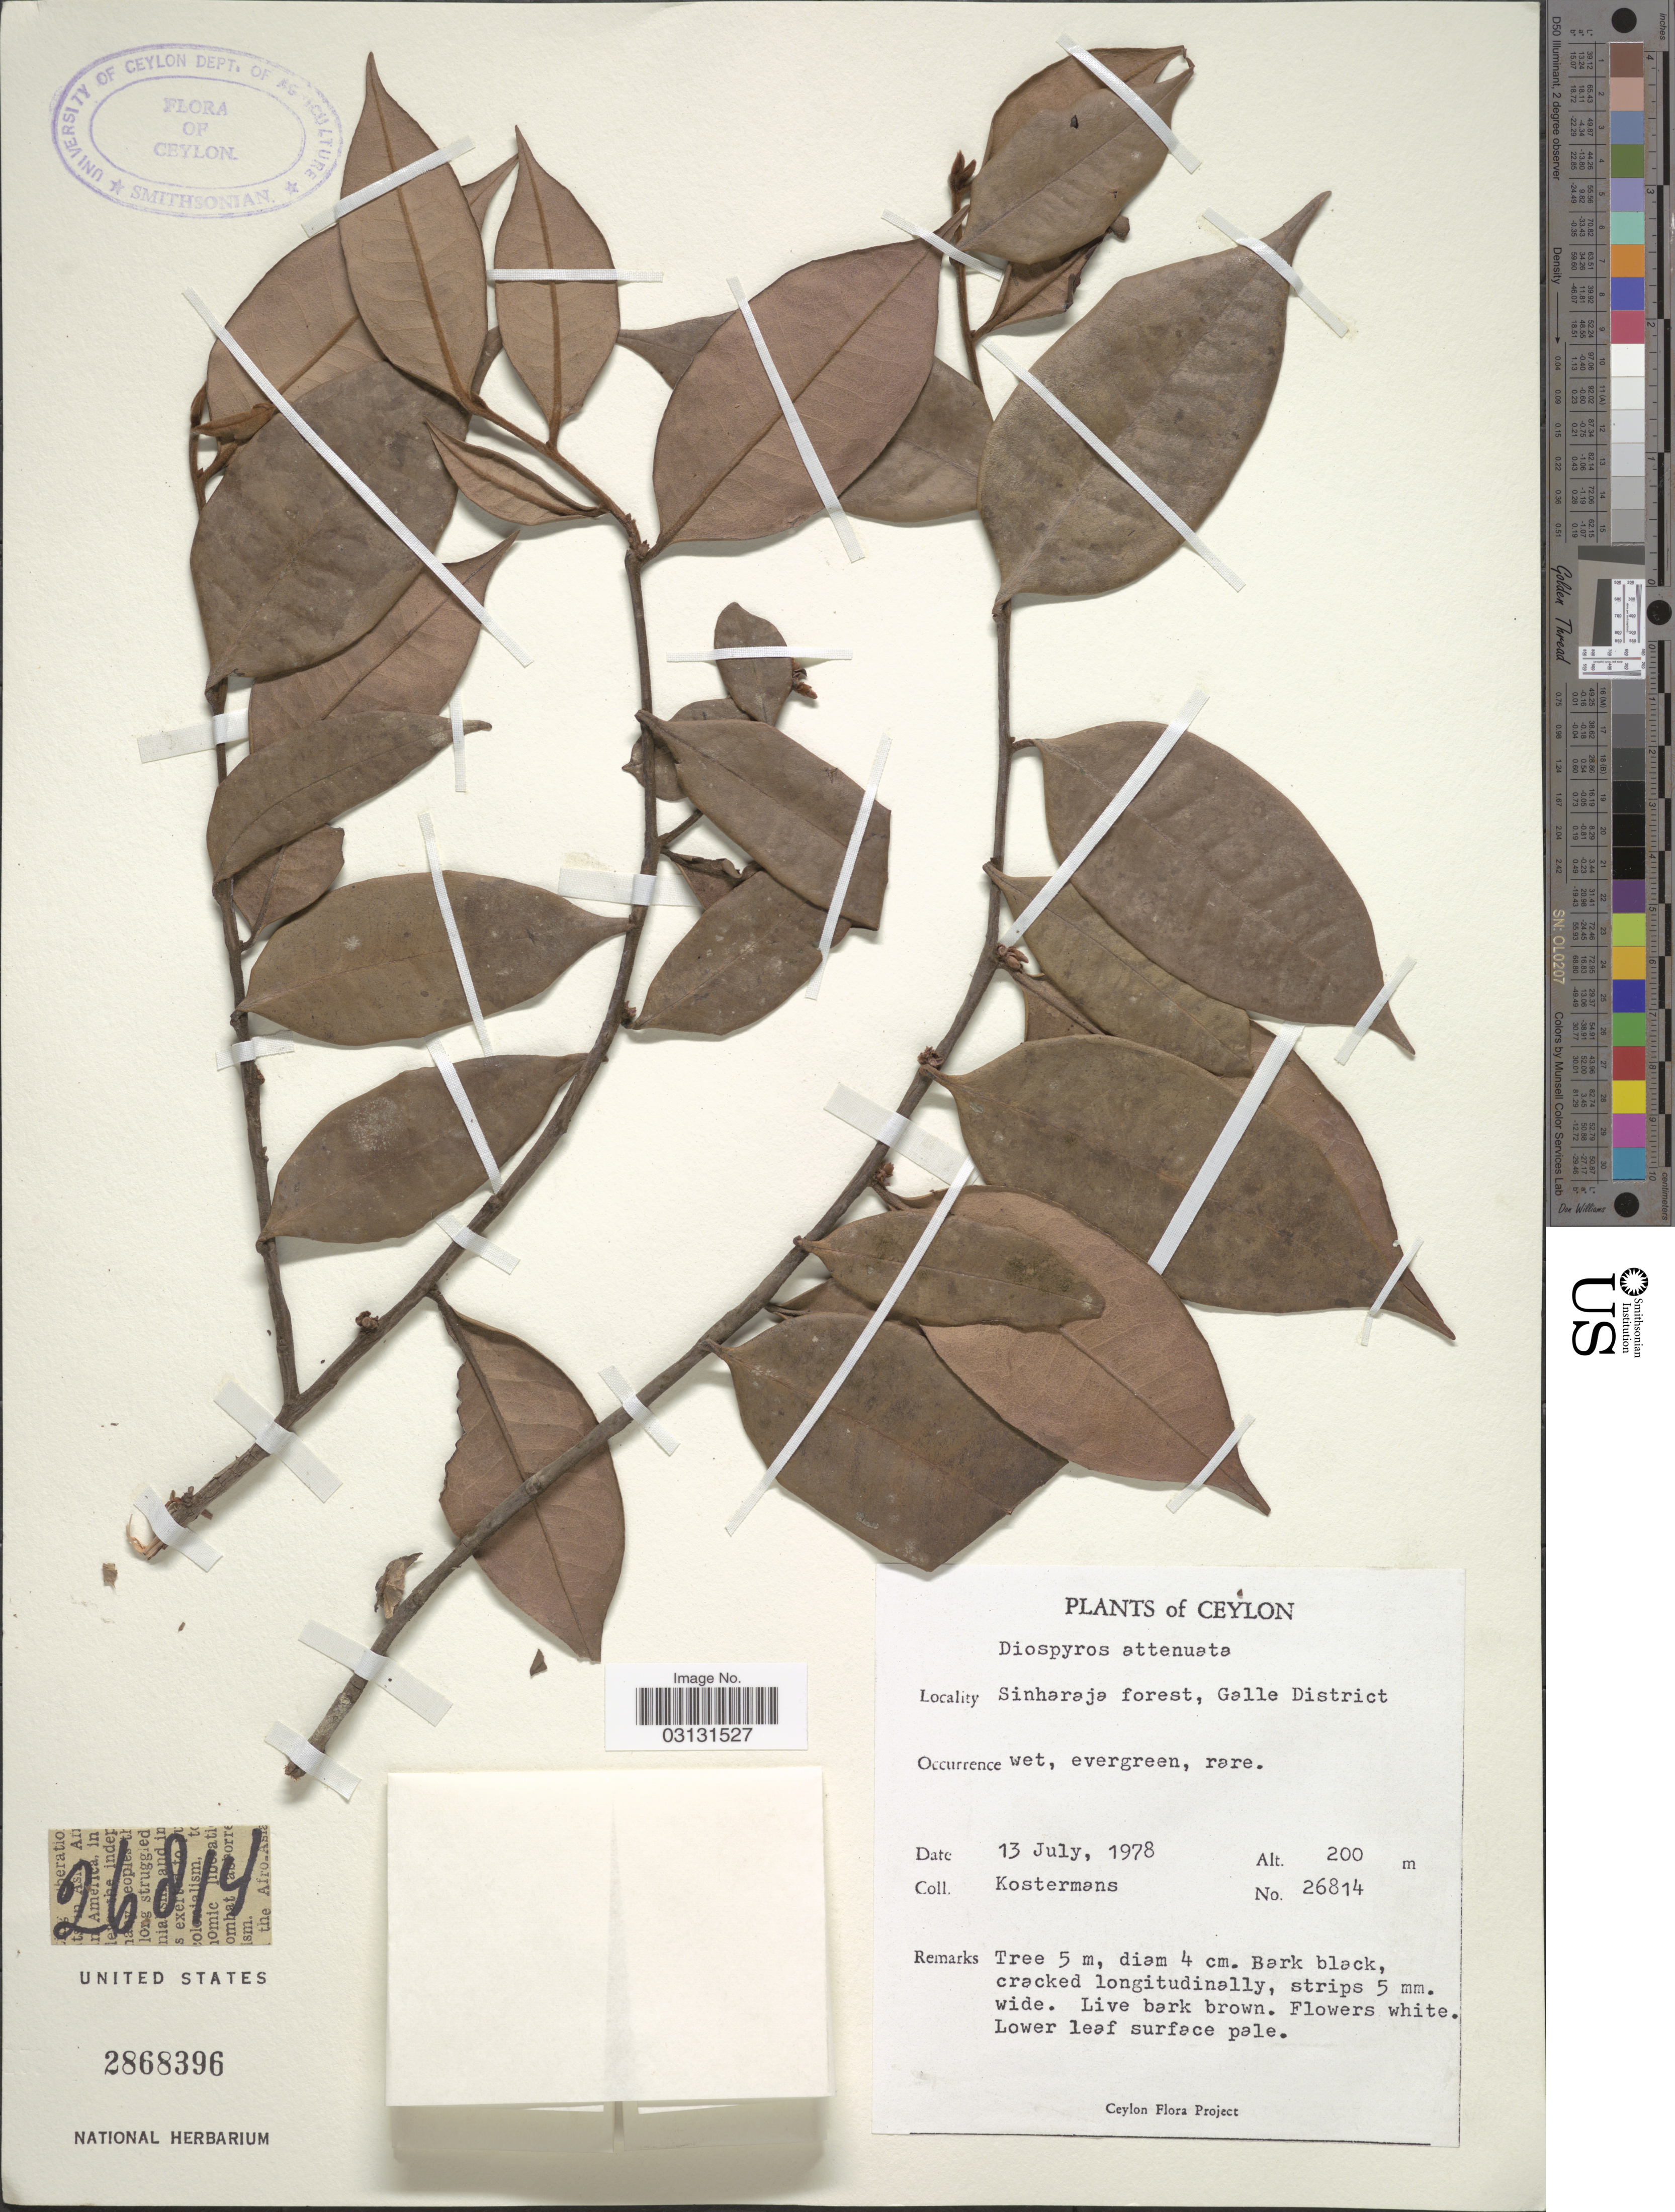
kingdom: Plantae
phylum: Tracheophyta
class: Magnoliopsida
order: Ericales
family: Ebenaceae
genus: Diospyros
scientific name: Diospyros attenuata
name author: Thwaites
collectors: Kostermans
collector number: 26814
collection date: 1978-07-13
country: Sri Lanka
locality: Ceylon. Sinharaje forest, Galle District.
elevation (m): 200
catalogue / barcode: US 2868396